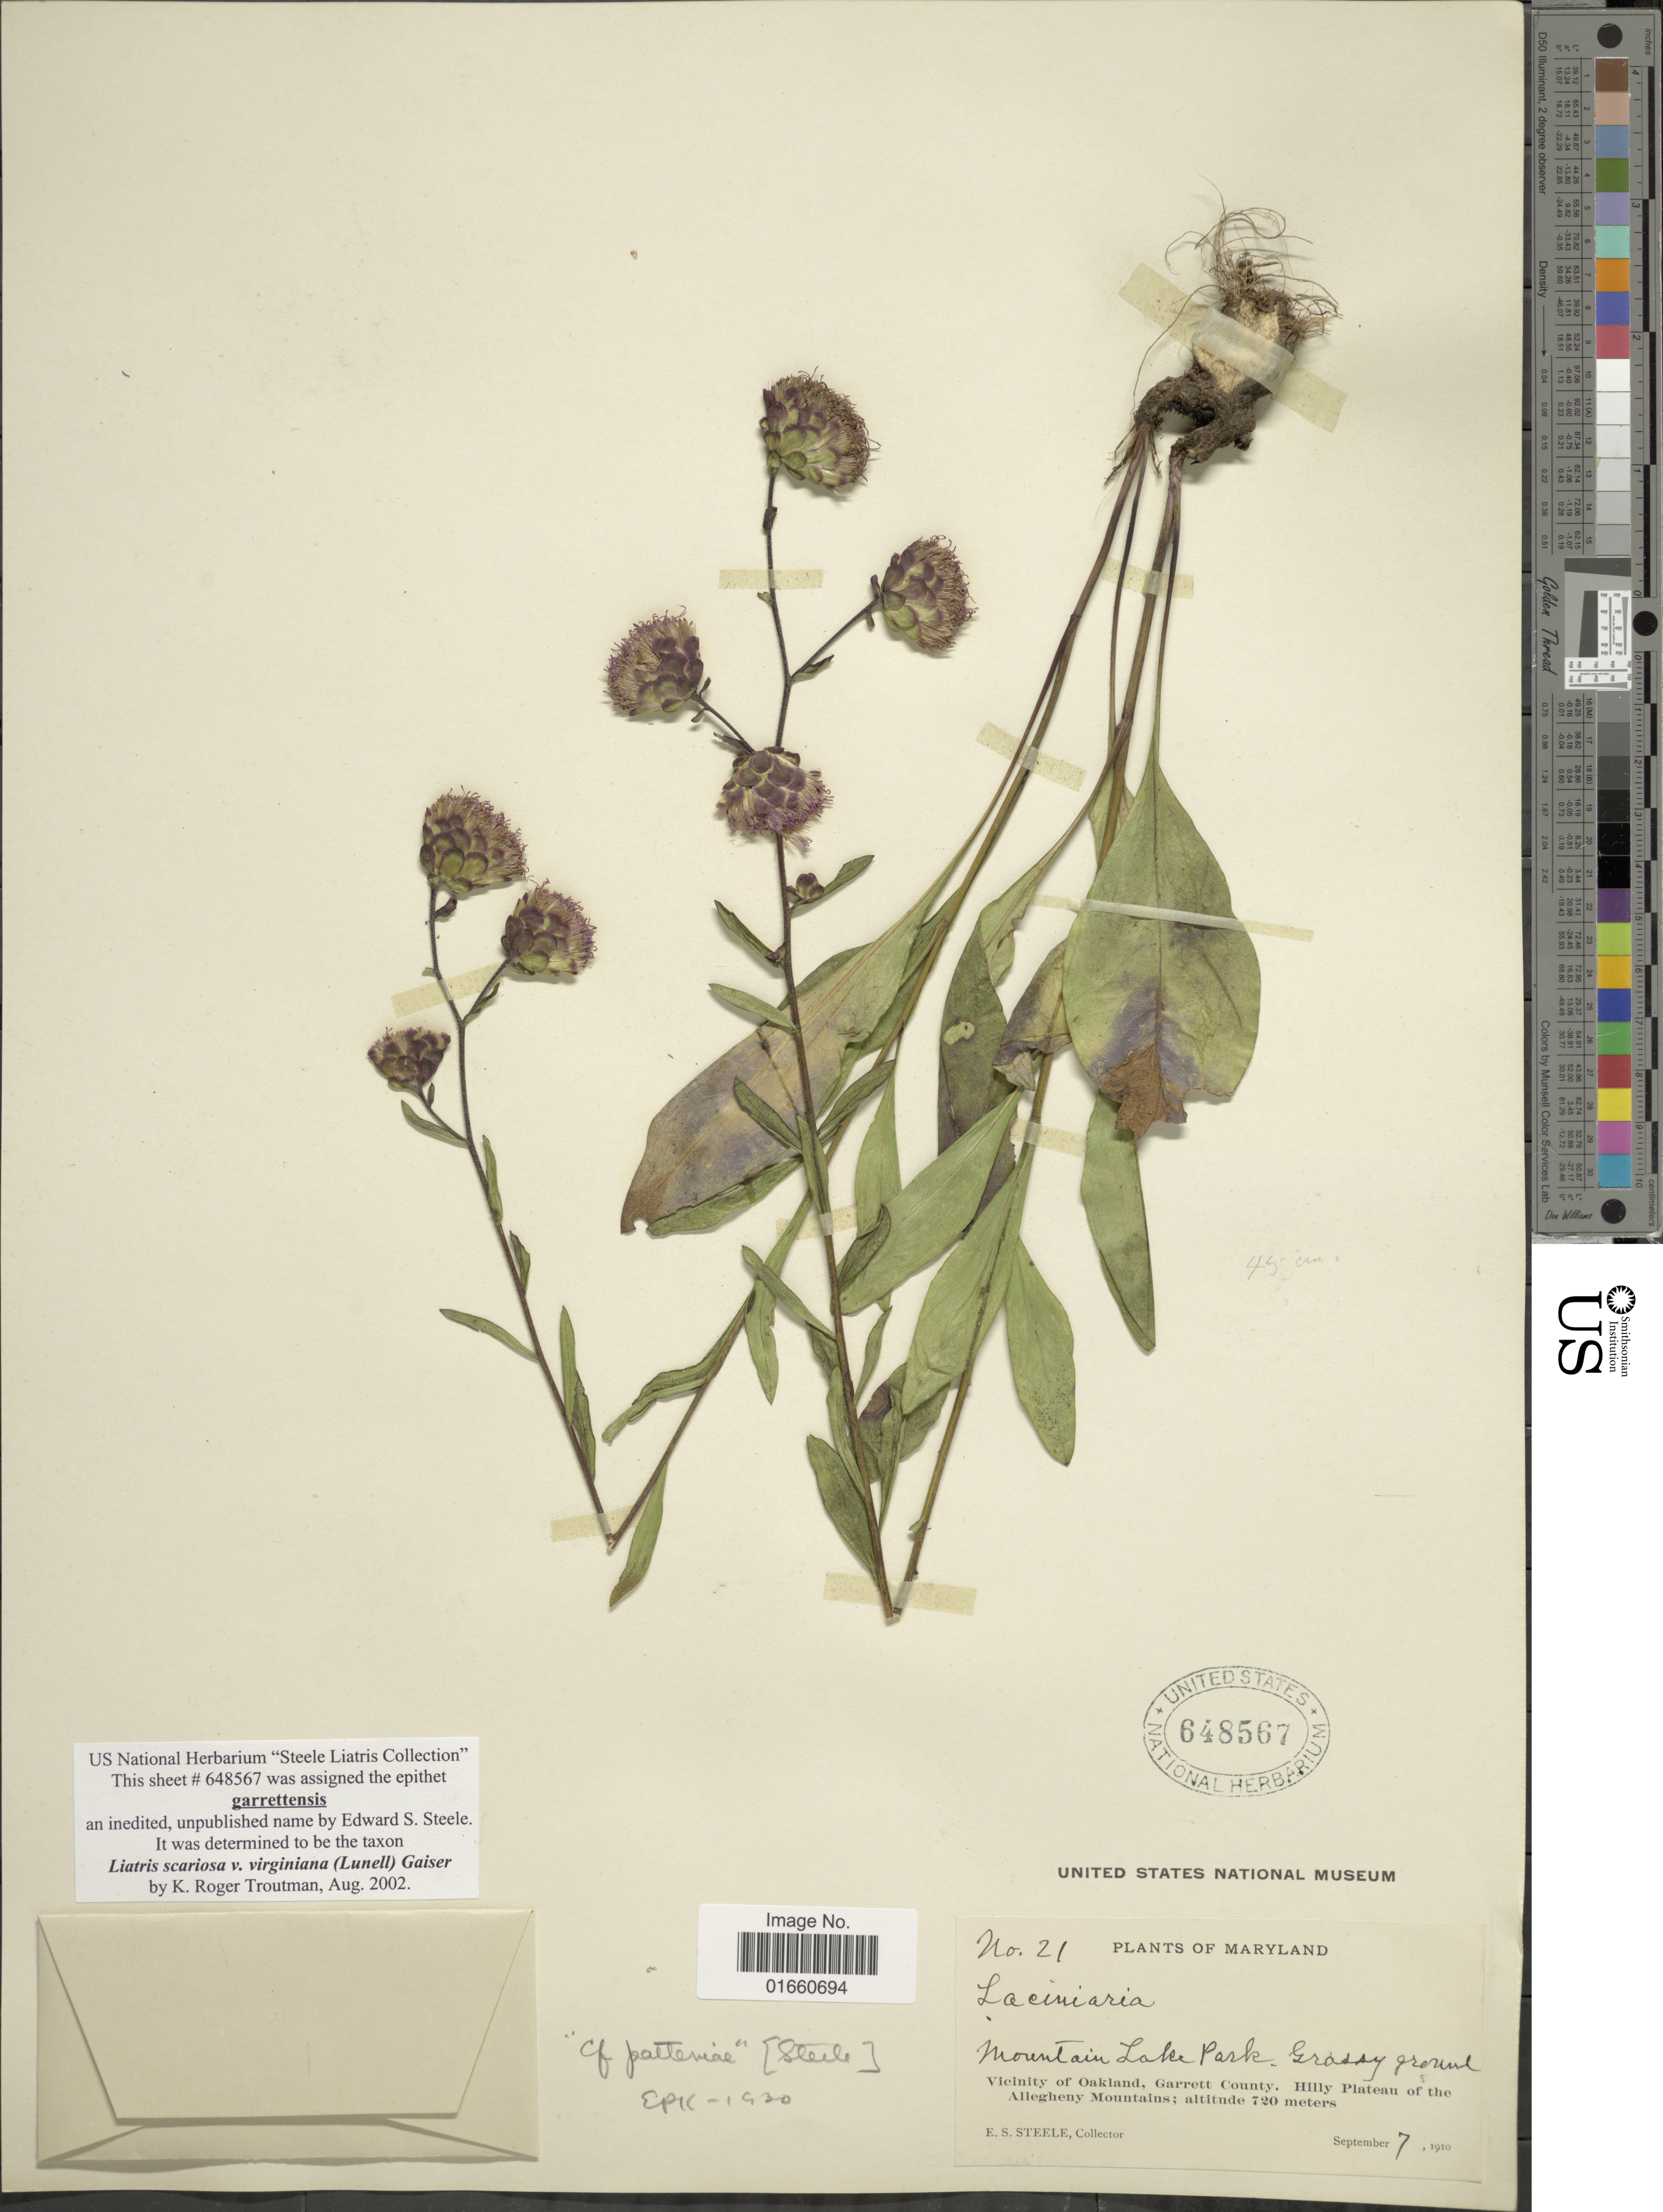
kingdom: Plantae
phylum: Tracheophyta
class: Magnoliopsida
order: Asterales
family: Asteraceae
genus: Liatris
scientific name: Liatris scariosa var. virginiana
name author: (Lunell) Gaiser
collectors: E. Steele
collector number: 21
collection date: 1910-09-07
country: United States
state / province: Maryland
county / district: Garrett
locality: Mountain Lake Park, Grassy ground, Vicinity of Oakland, Garrett County, Hilly Plateau of the Allegheny Mountains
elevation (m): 720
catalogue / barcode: US 648567